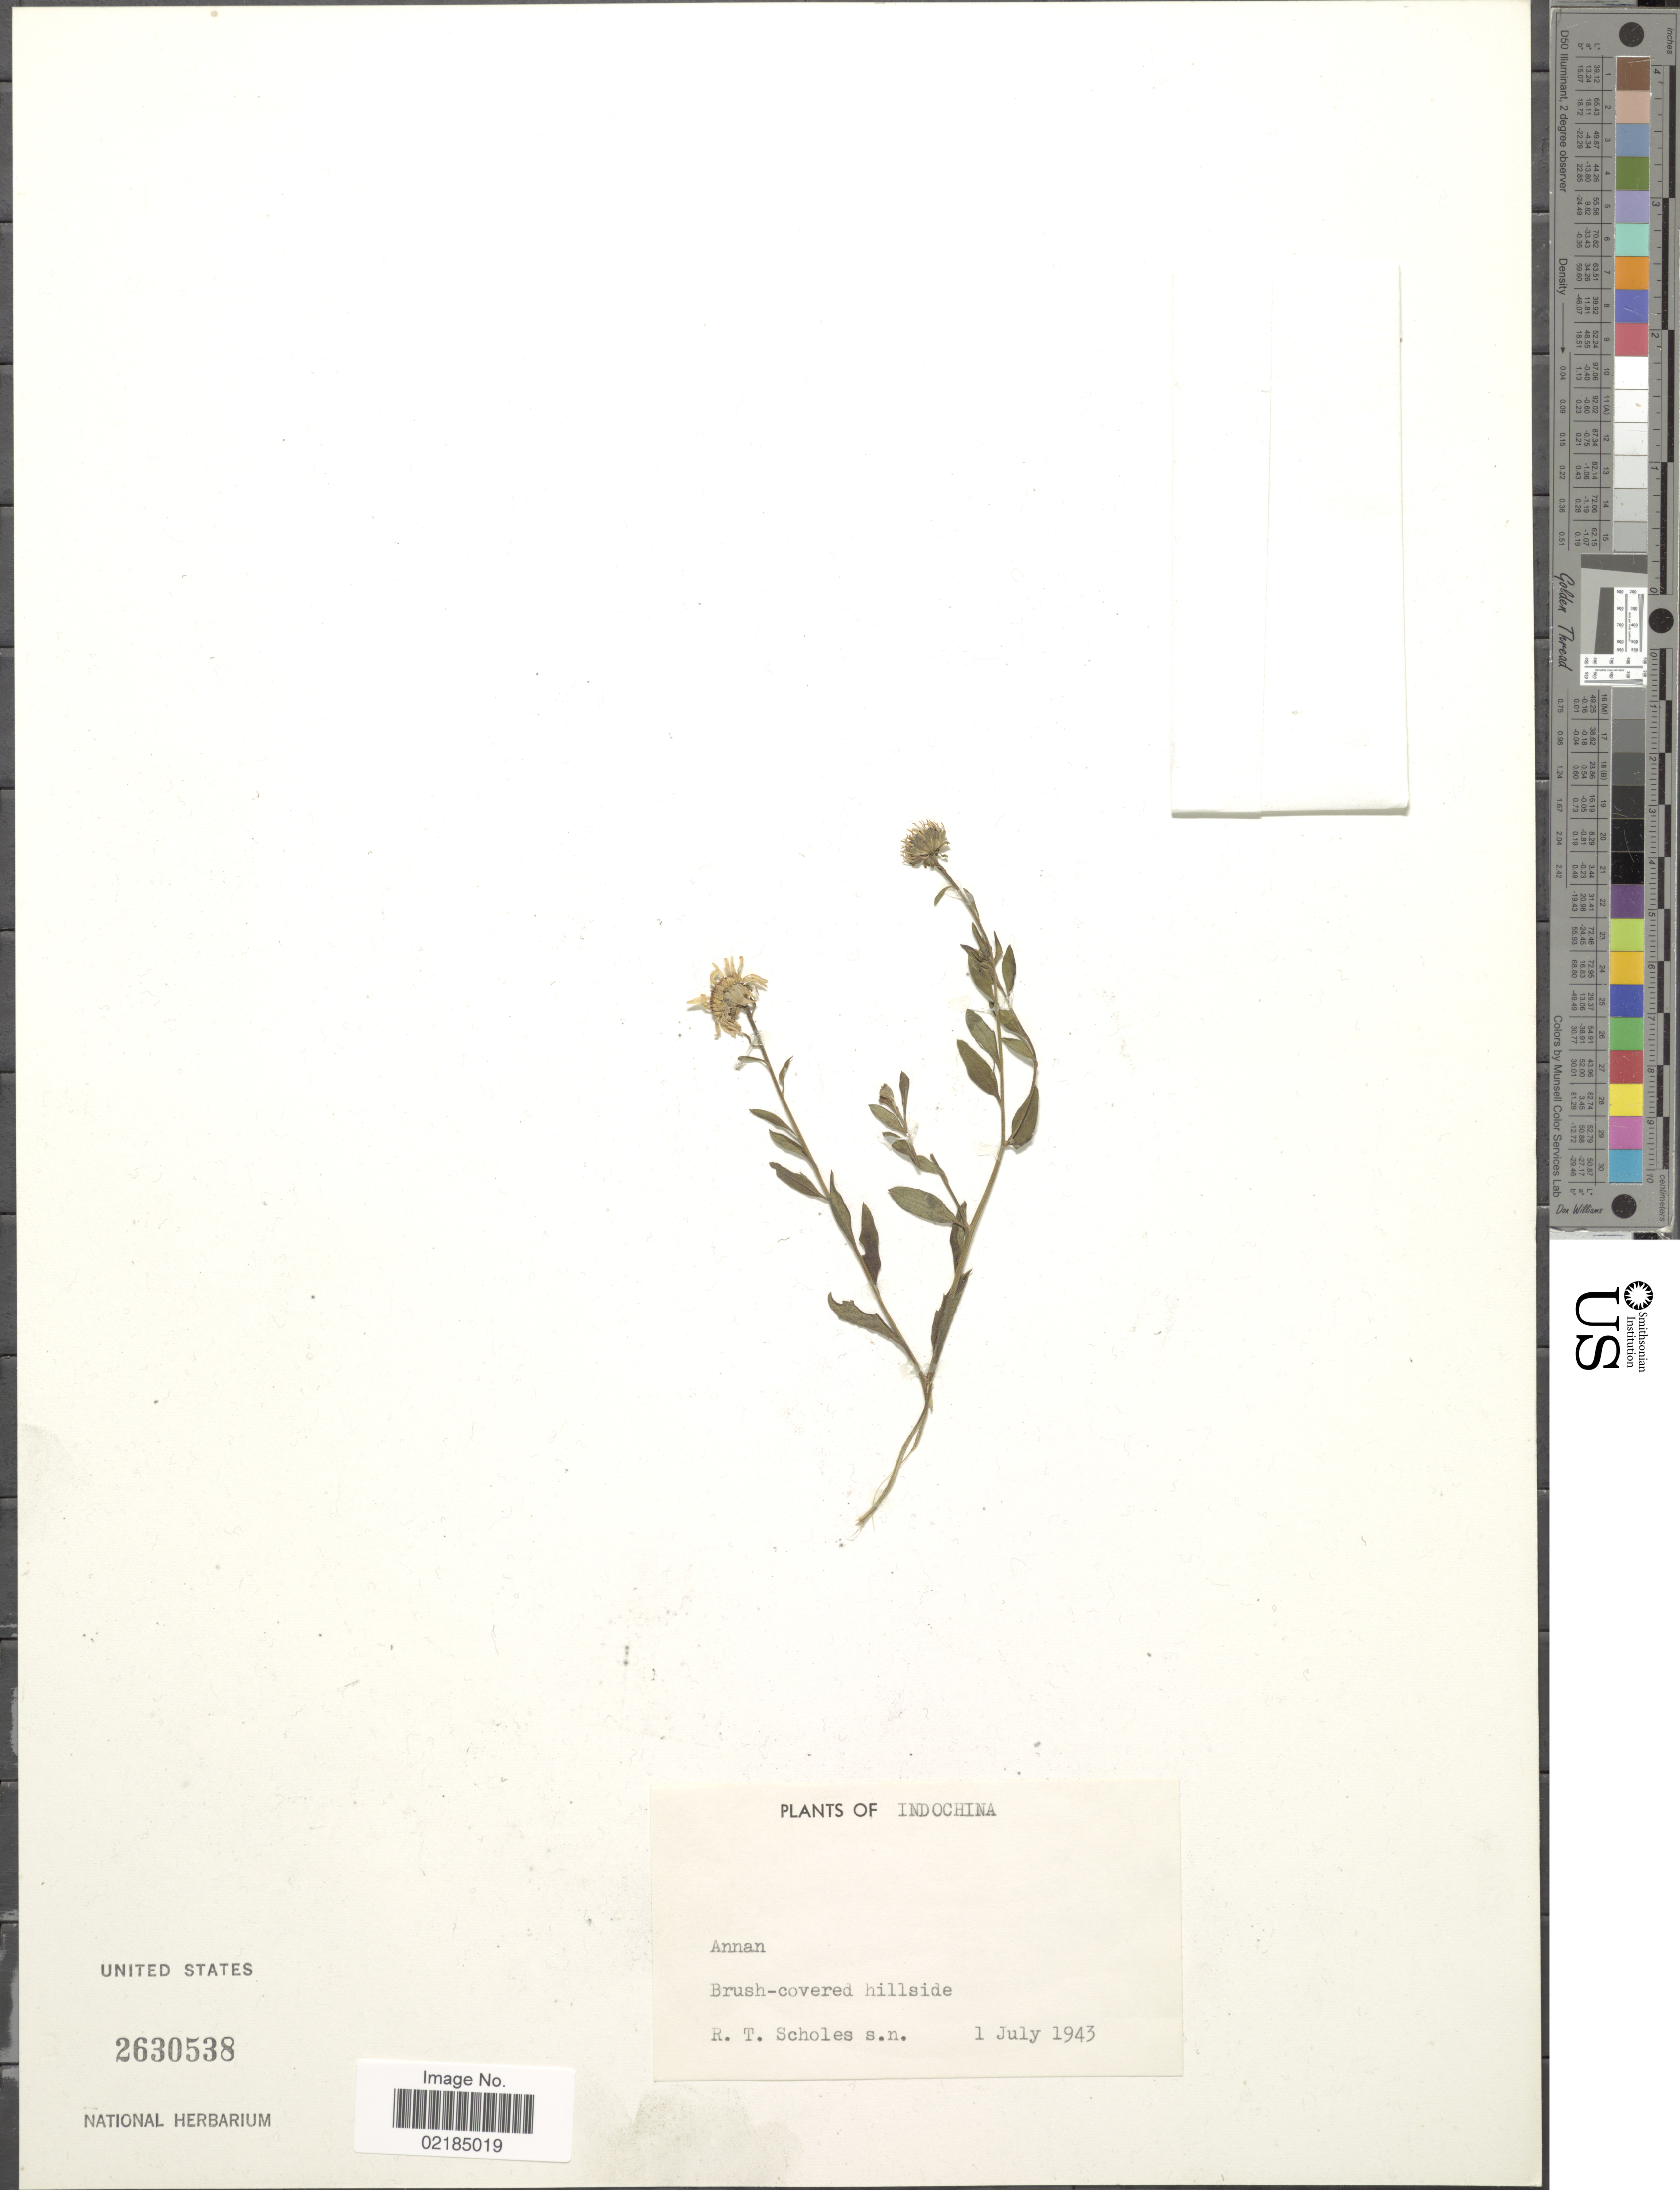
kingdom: Plantae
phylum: Tracheophyta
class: Magnoliopsida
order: Asterales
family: Asteraceae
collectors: R. Scholes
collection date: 1943-07-01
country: Vietnam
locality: Indochina. Annan. Brush-covered hillside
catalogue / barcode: US 2630538